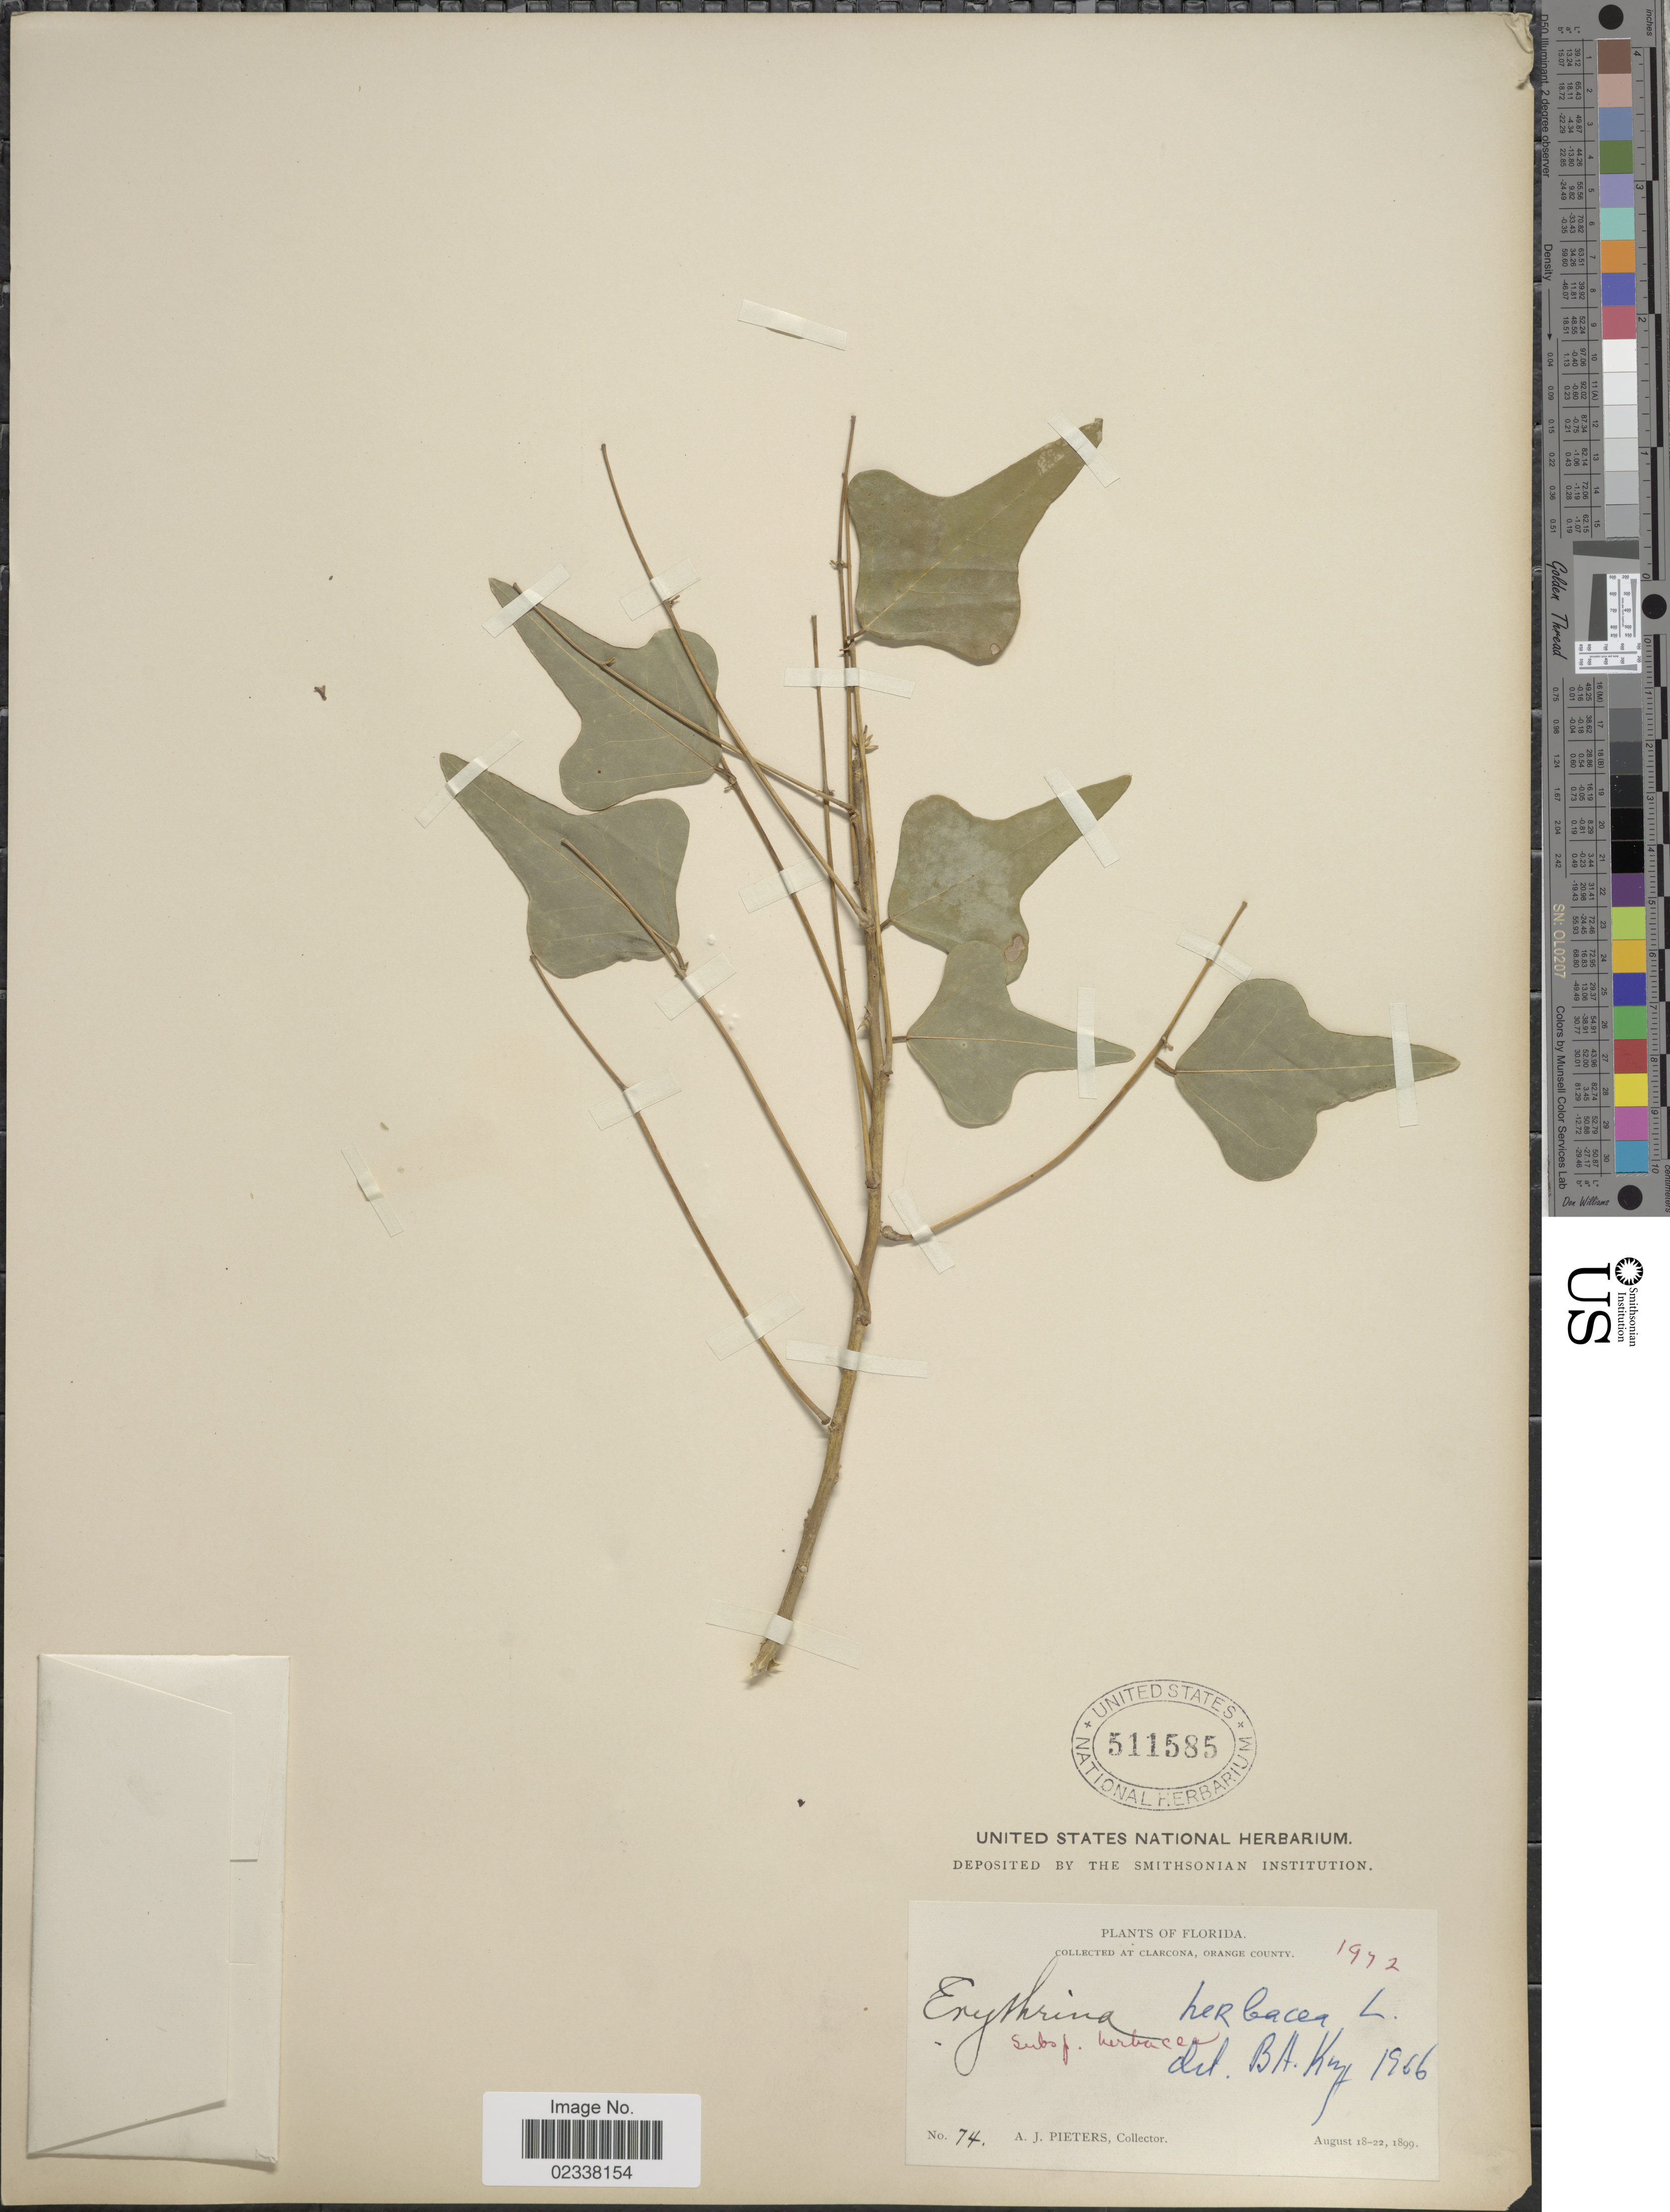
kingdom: Plantae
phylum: Tracheophyta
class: Magnoliopsida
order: Fabales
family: Fabaceae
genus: Erythrina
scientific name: Erythrina herbacea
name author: L.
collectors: A. Pieters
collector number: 74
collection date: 1899-08-18/1899-08-22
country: United States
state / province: Florida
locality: Clarcona, Orange County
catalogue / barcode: US 511585